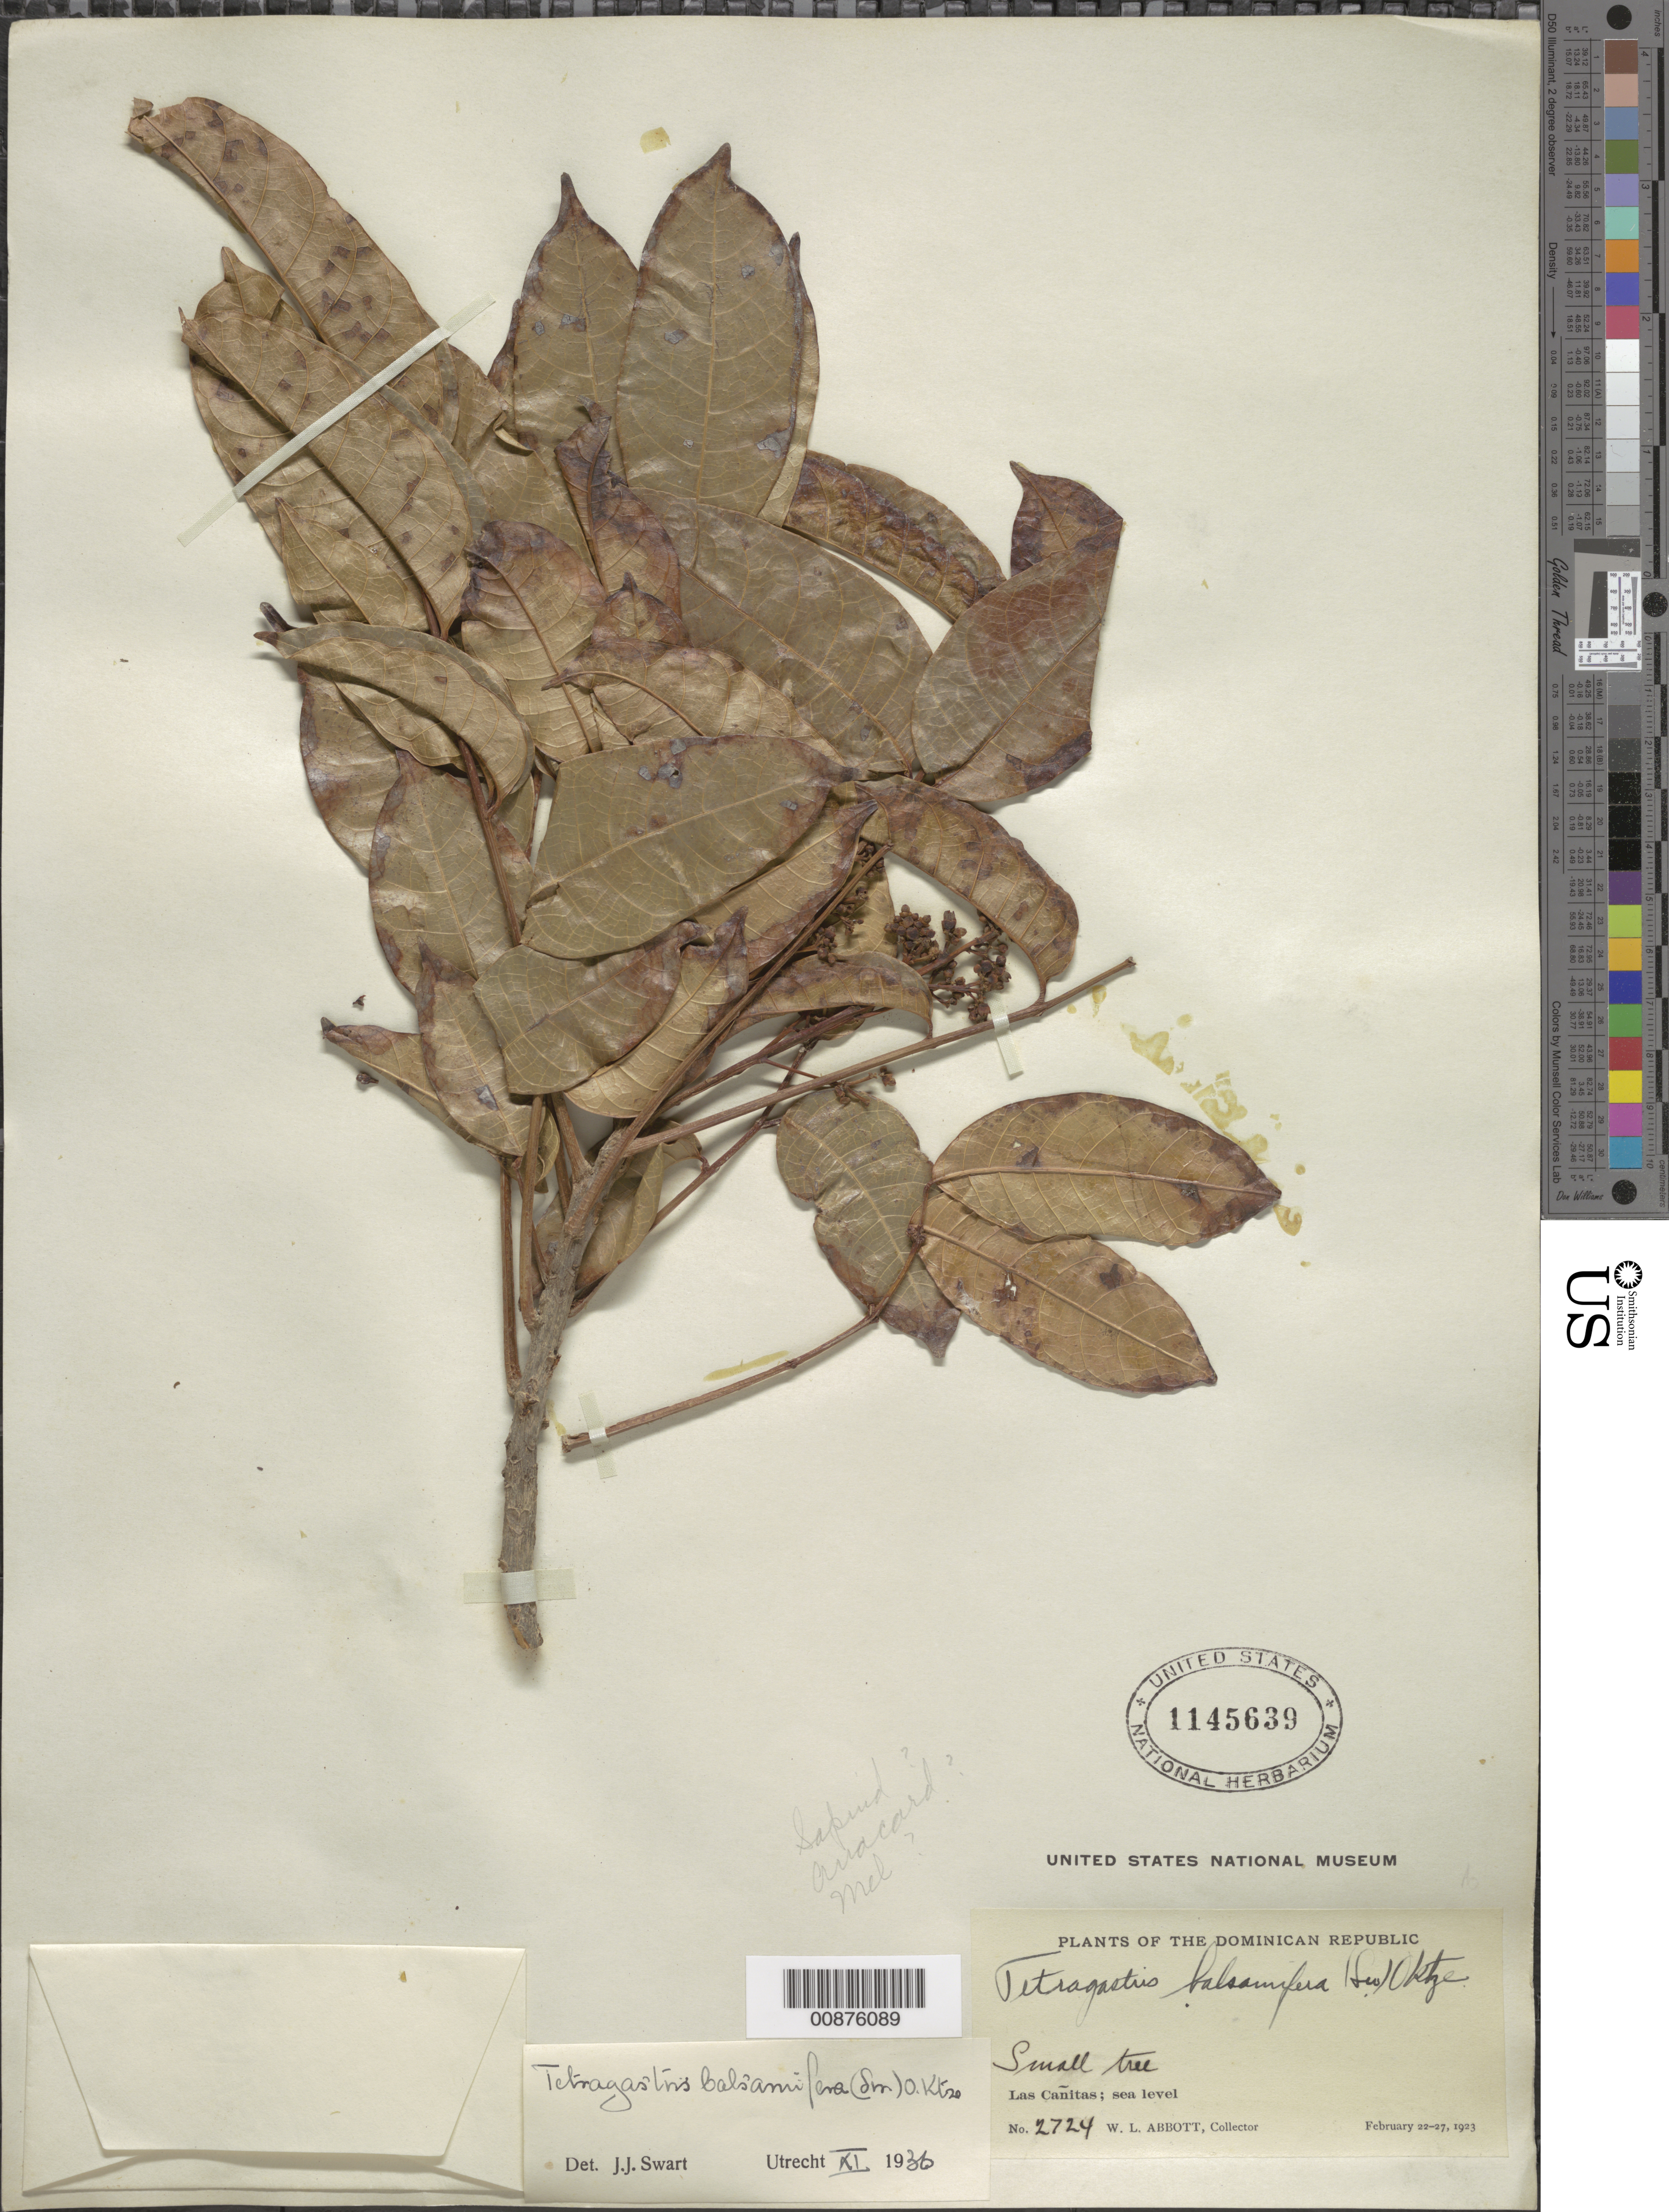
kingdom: Plantae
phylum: Tracheophyta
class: Magnoliopsida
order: Sapindales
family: Burseraceae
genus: Protium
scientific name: Protium balsamiferum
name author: (Sw.) Daly & P. Fine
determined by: Daly, Douglas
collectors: W. L. Abbott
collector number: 2724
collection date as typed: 22 Feb 1923 to 27 Feb 1923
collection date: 1923-02-22/1923-02-27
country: Dominican Republic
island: Hispaniola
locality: Las Cañitas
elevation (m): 0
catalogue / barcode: US 1145639